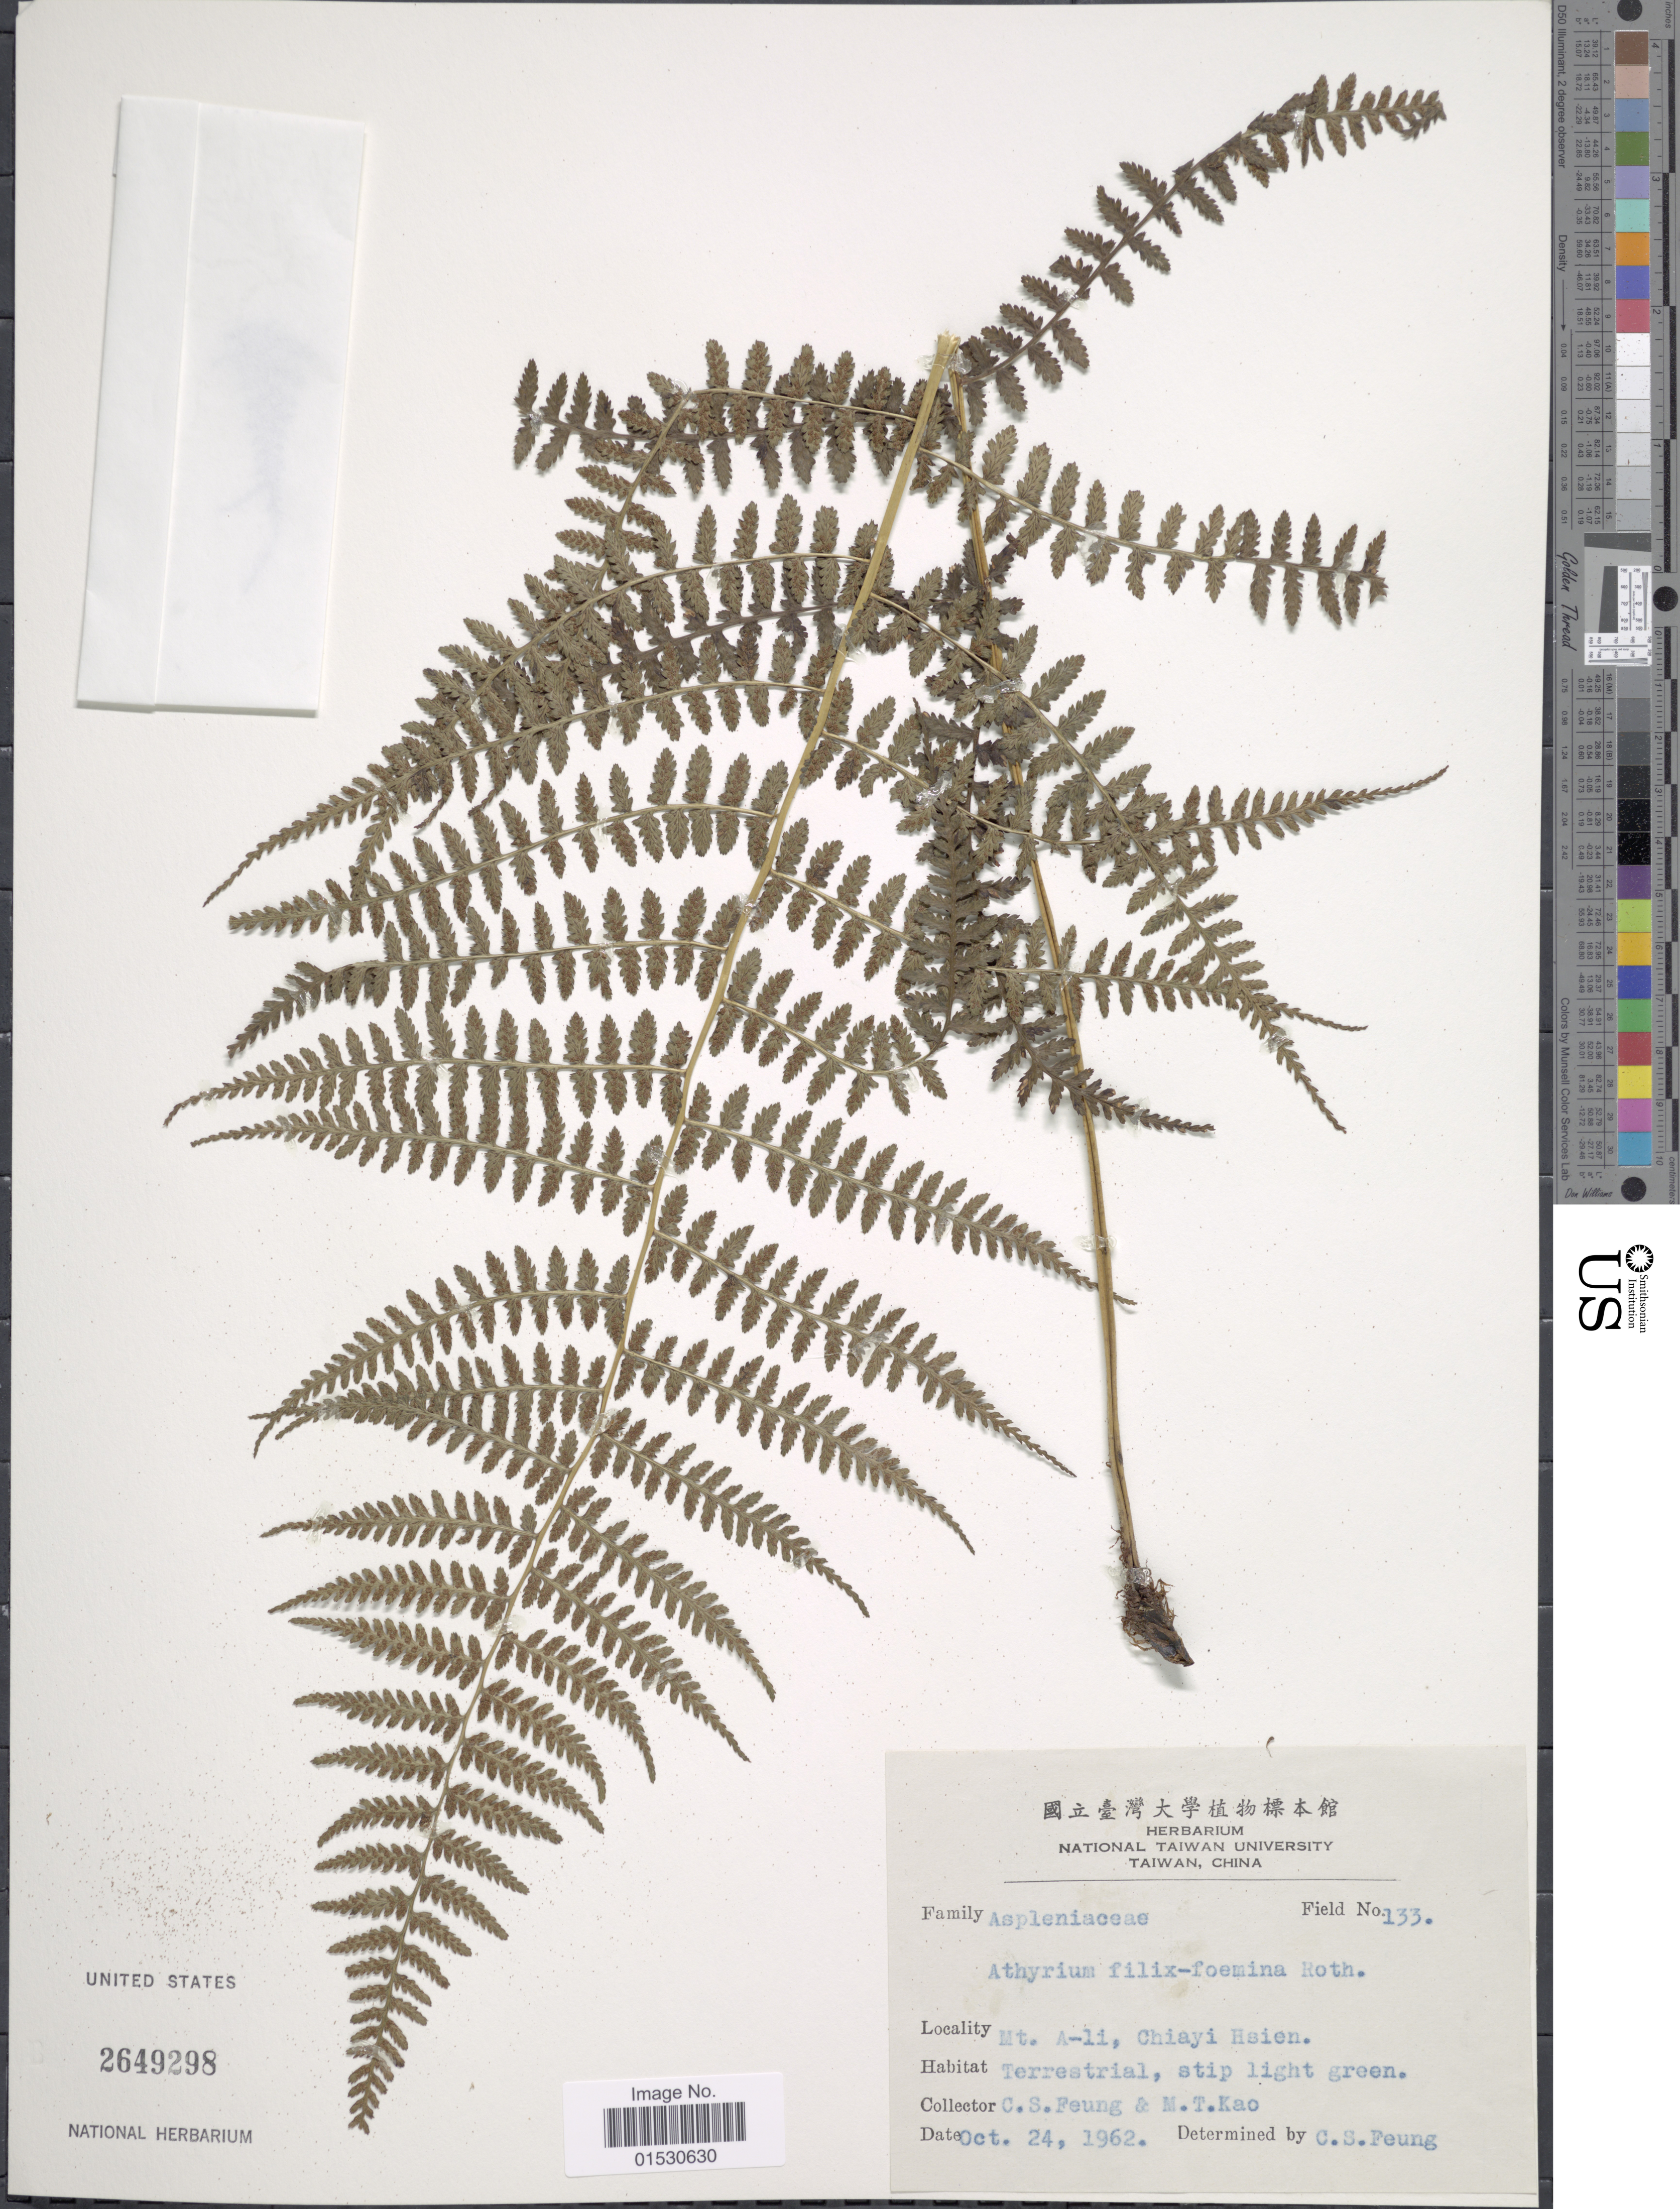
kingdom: Plantae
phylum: Tracheophyta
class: Polypodiopsida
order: Polypodiales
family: Athyriaceae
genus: Athyrium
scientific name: Athyrium filix-femina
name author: (L.) Roth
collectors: C. Feung & M. T. Kao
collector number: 133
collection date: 1962-10-24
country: Taiwan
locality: China, Mt. A-li, Chiayi Hsien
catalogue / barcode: US 2649298